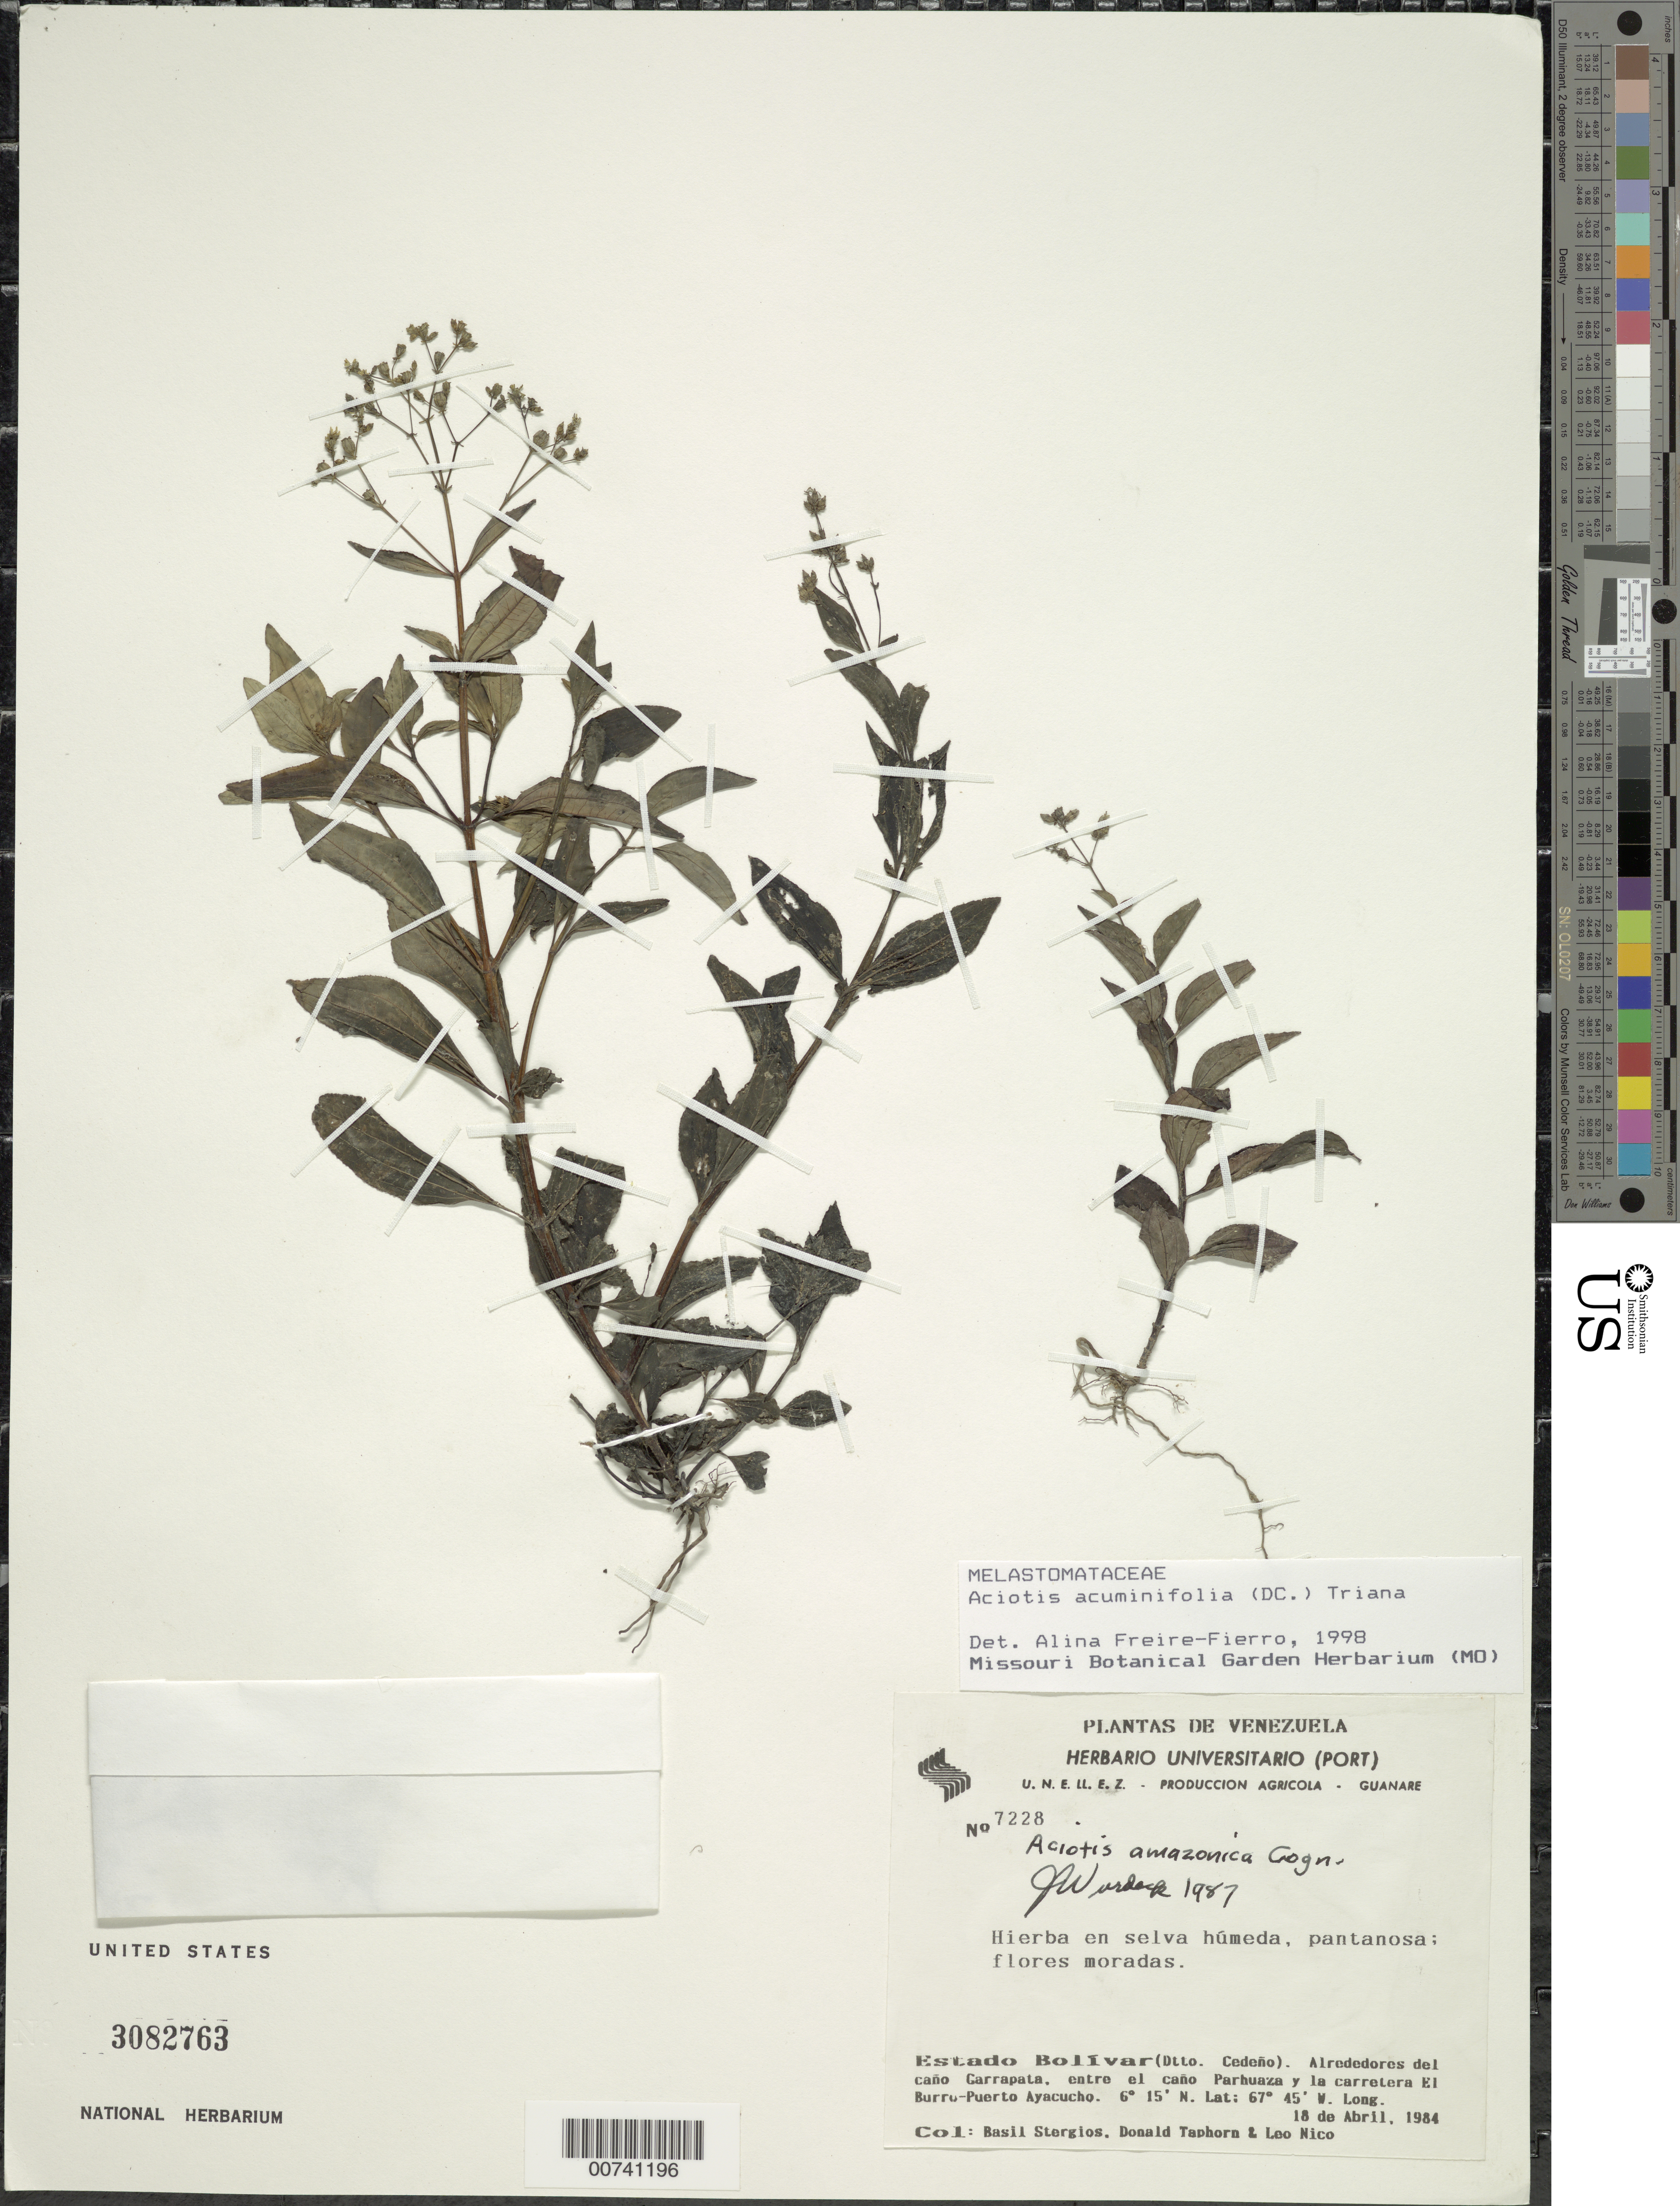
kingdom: Plantae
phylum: Tracheophyta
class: Magnoliopsida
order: Myrtales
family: Melastomataceae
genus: Aciotis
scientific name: Aciotis acuminifolia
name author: (Mart. ex DC.) Triana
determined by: Freire-Fierro, A.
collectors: B. G. Stergios, D. Taphorn & L. Nico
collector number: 7228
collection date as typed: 18-Apr-84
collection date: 1984-04-18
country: Venezuela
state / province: Bolívar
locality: Caño Garrapata, entre el Caño Parhuaza y la carretera El Burro-Puerto Ayacucho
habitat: Wet forest, marshy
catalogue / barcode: US 3082763